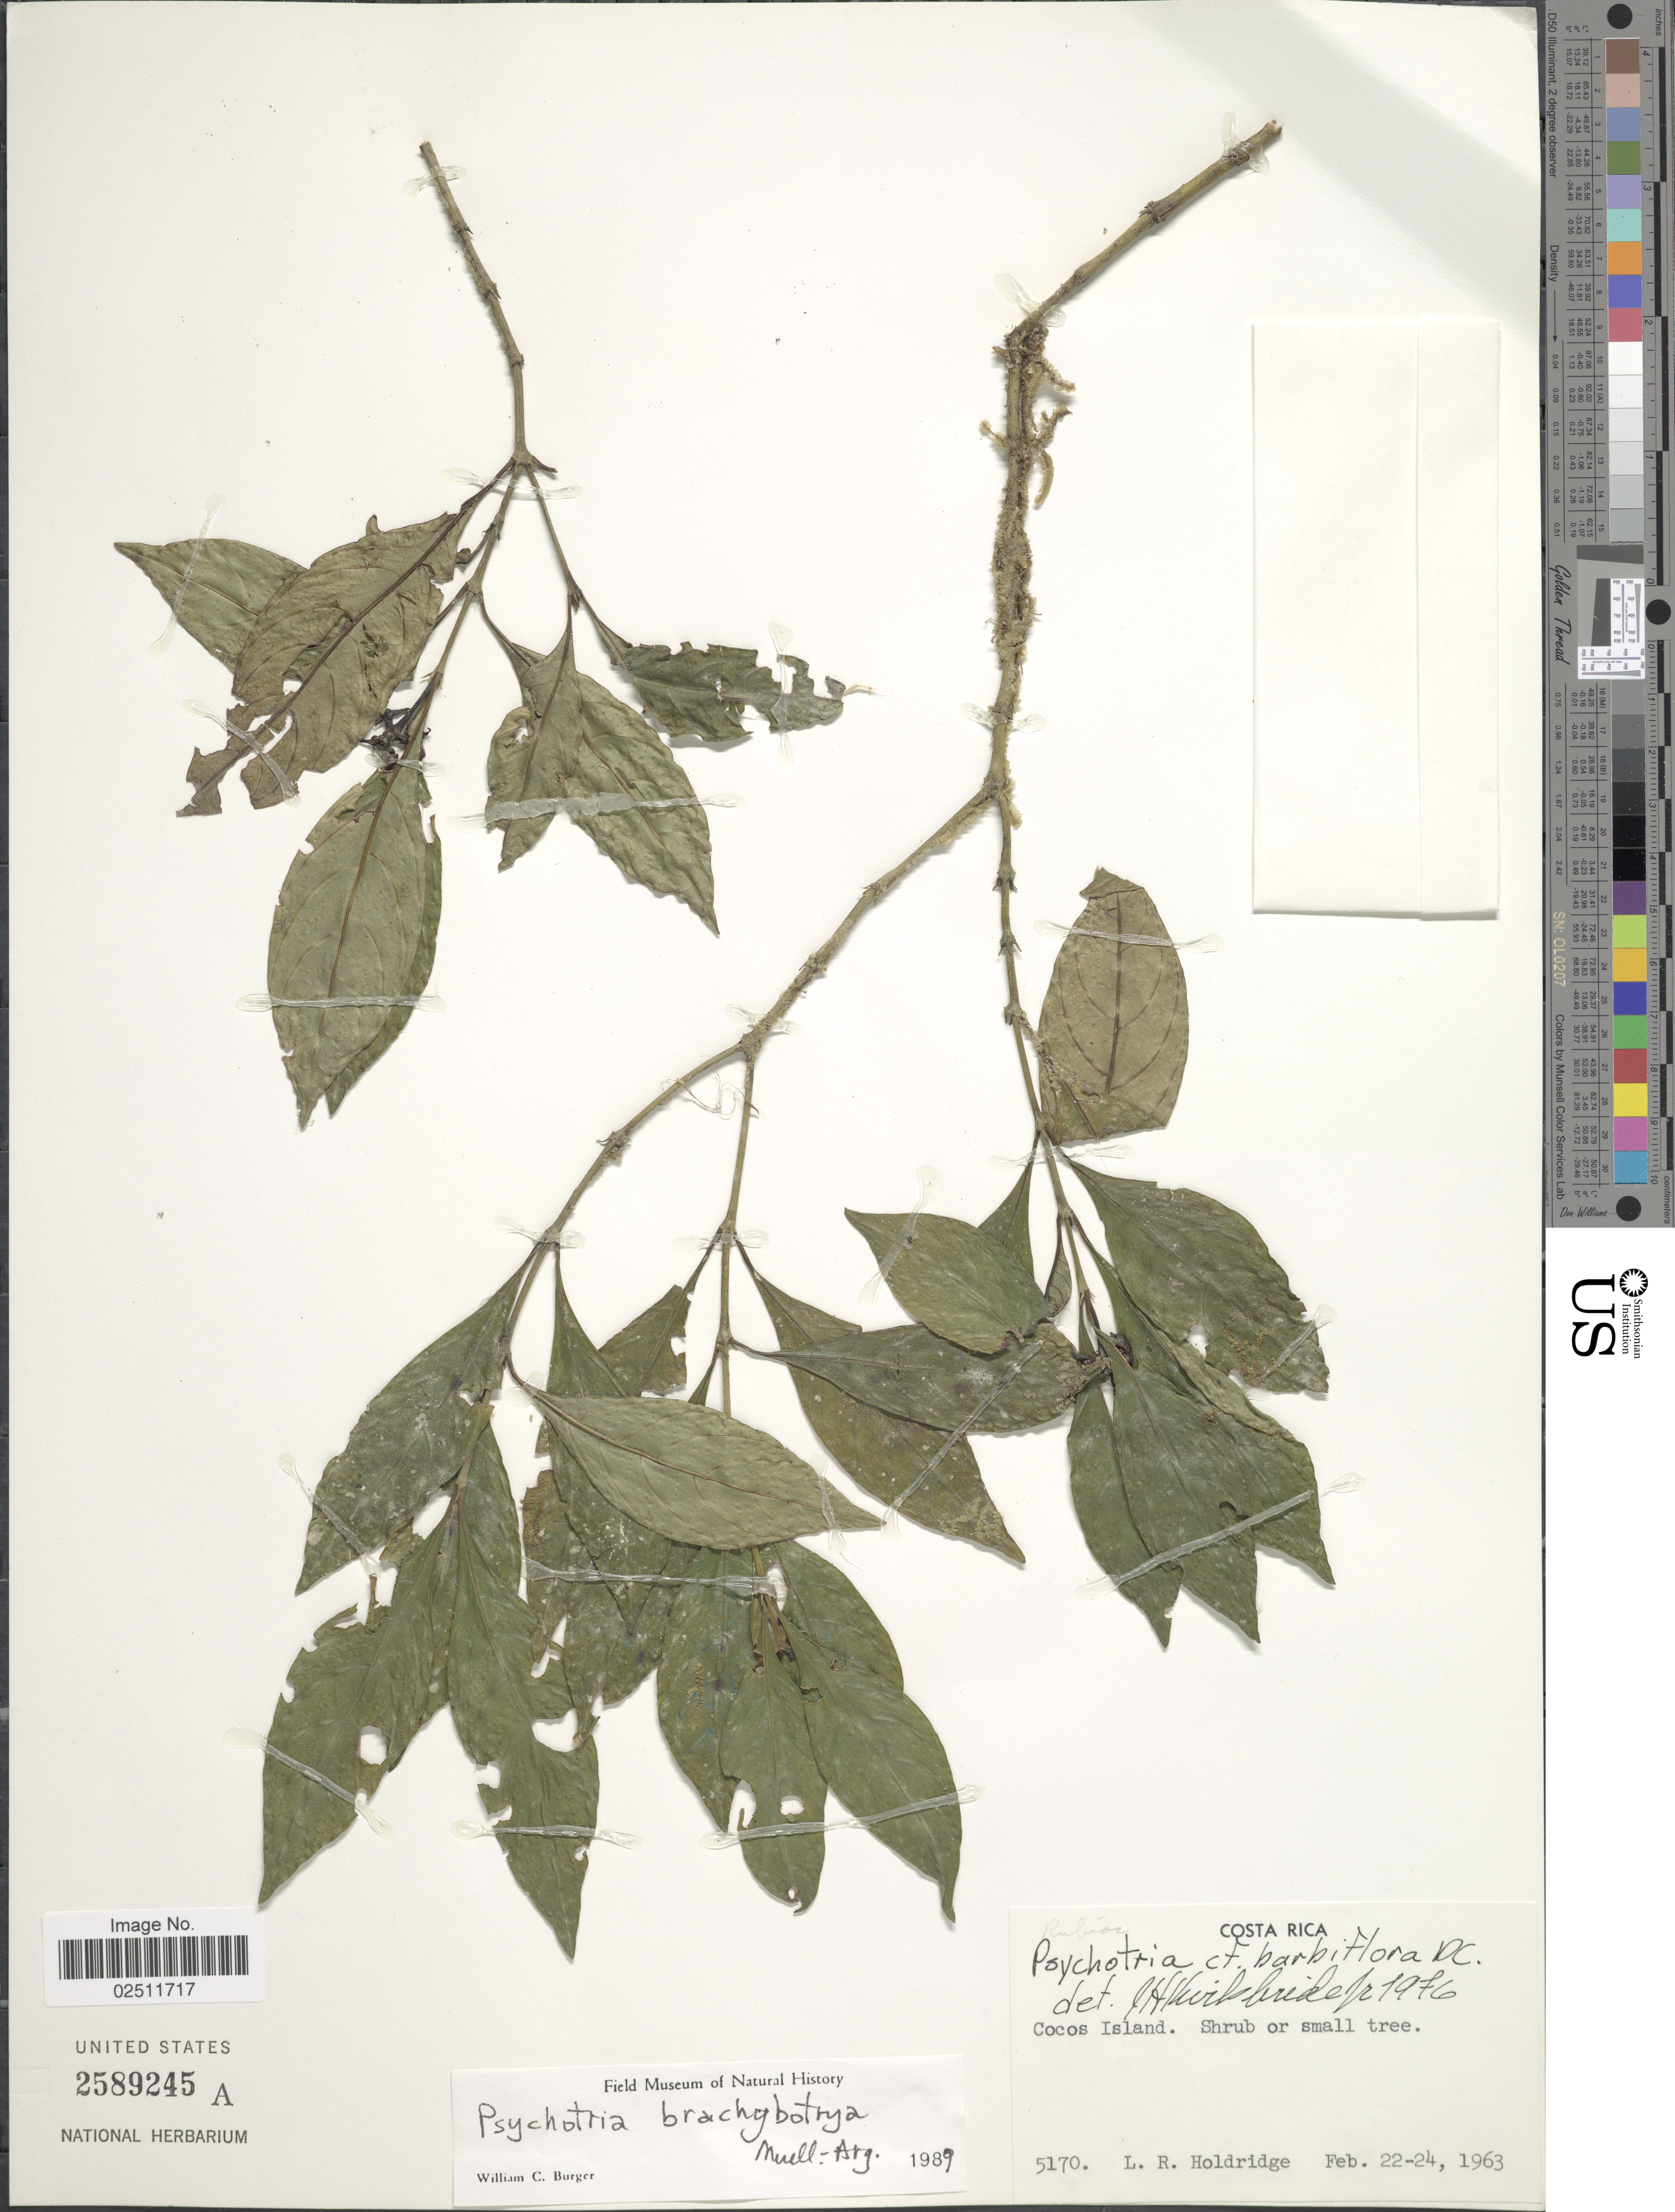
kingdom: Plantae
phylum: Tracheophyta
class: Magnoliopsida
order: Gentianales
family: Rubiaceae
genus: Psychotria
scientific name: Psychotria brachybotrya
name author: Müll. Arg.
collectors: L. Holdridge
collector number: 5170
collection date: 1963-02-22/1963-02-24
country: Costa Rica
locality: Cocos Island.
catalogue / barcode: US 2589245A